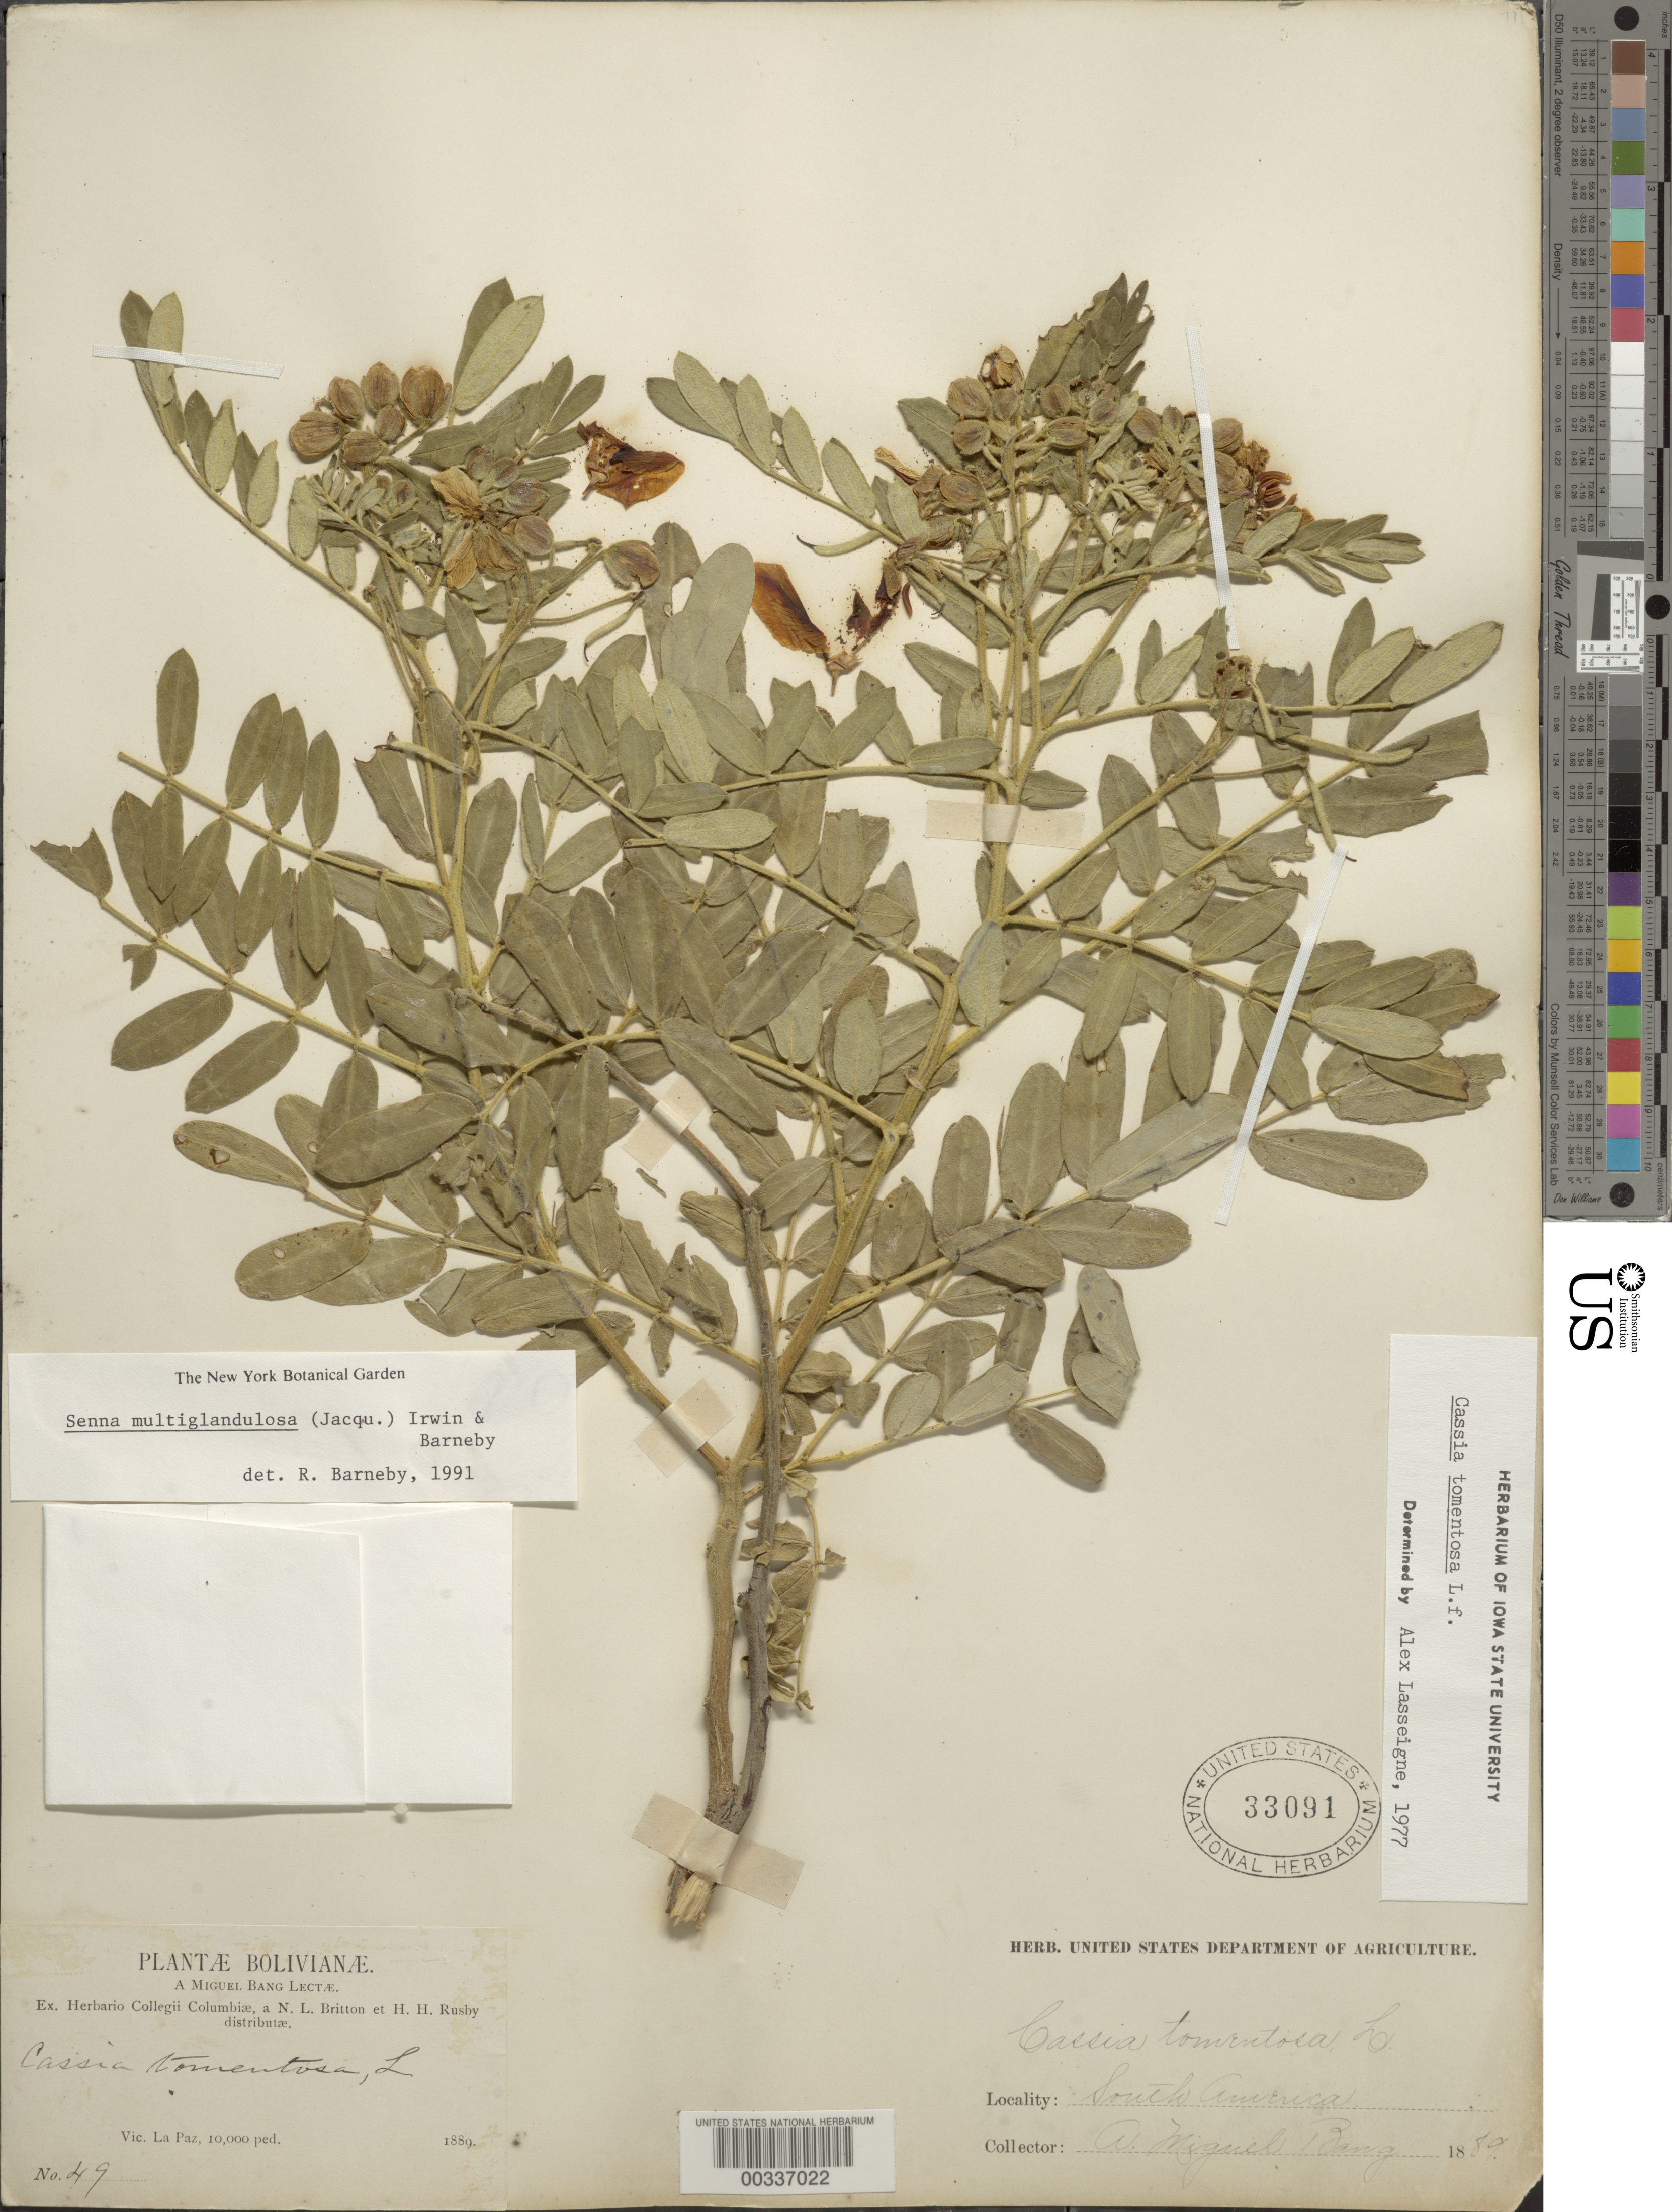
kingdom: Plantae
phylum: Tracheophyta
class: Magnoliopsida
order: Fabales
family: Fabaceae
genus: Senna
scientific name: Senna multiglandulosa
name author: (Jacq.) H.S. Irwin & Barneby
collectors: M. Bang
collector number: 49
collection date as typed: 1889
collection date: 1889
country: Bolivia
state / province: La Paz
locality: Vicinity of La Paz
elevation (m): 3048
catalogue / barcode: US 33091